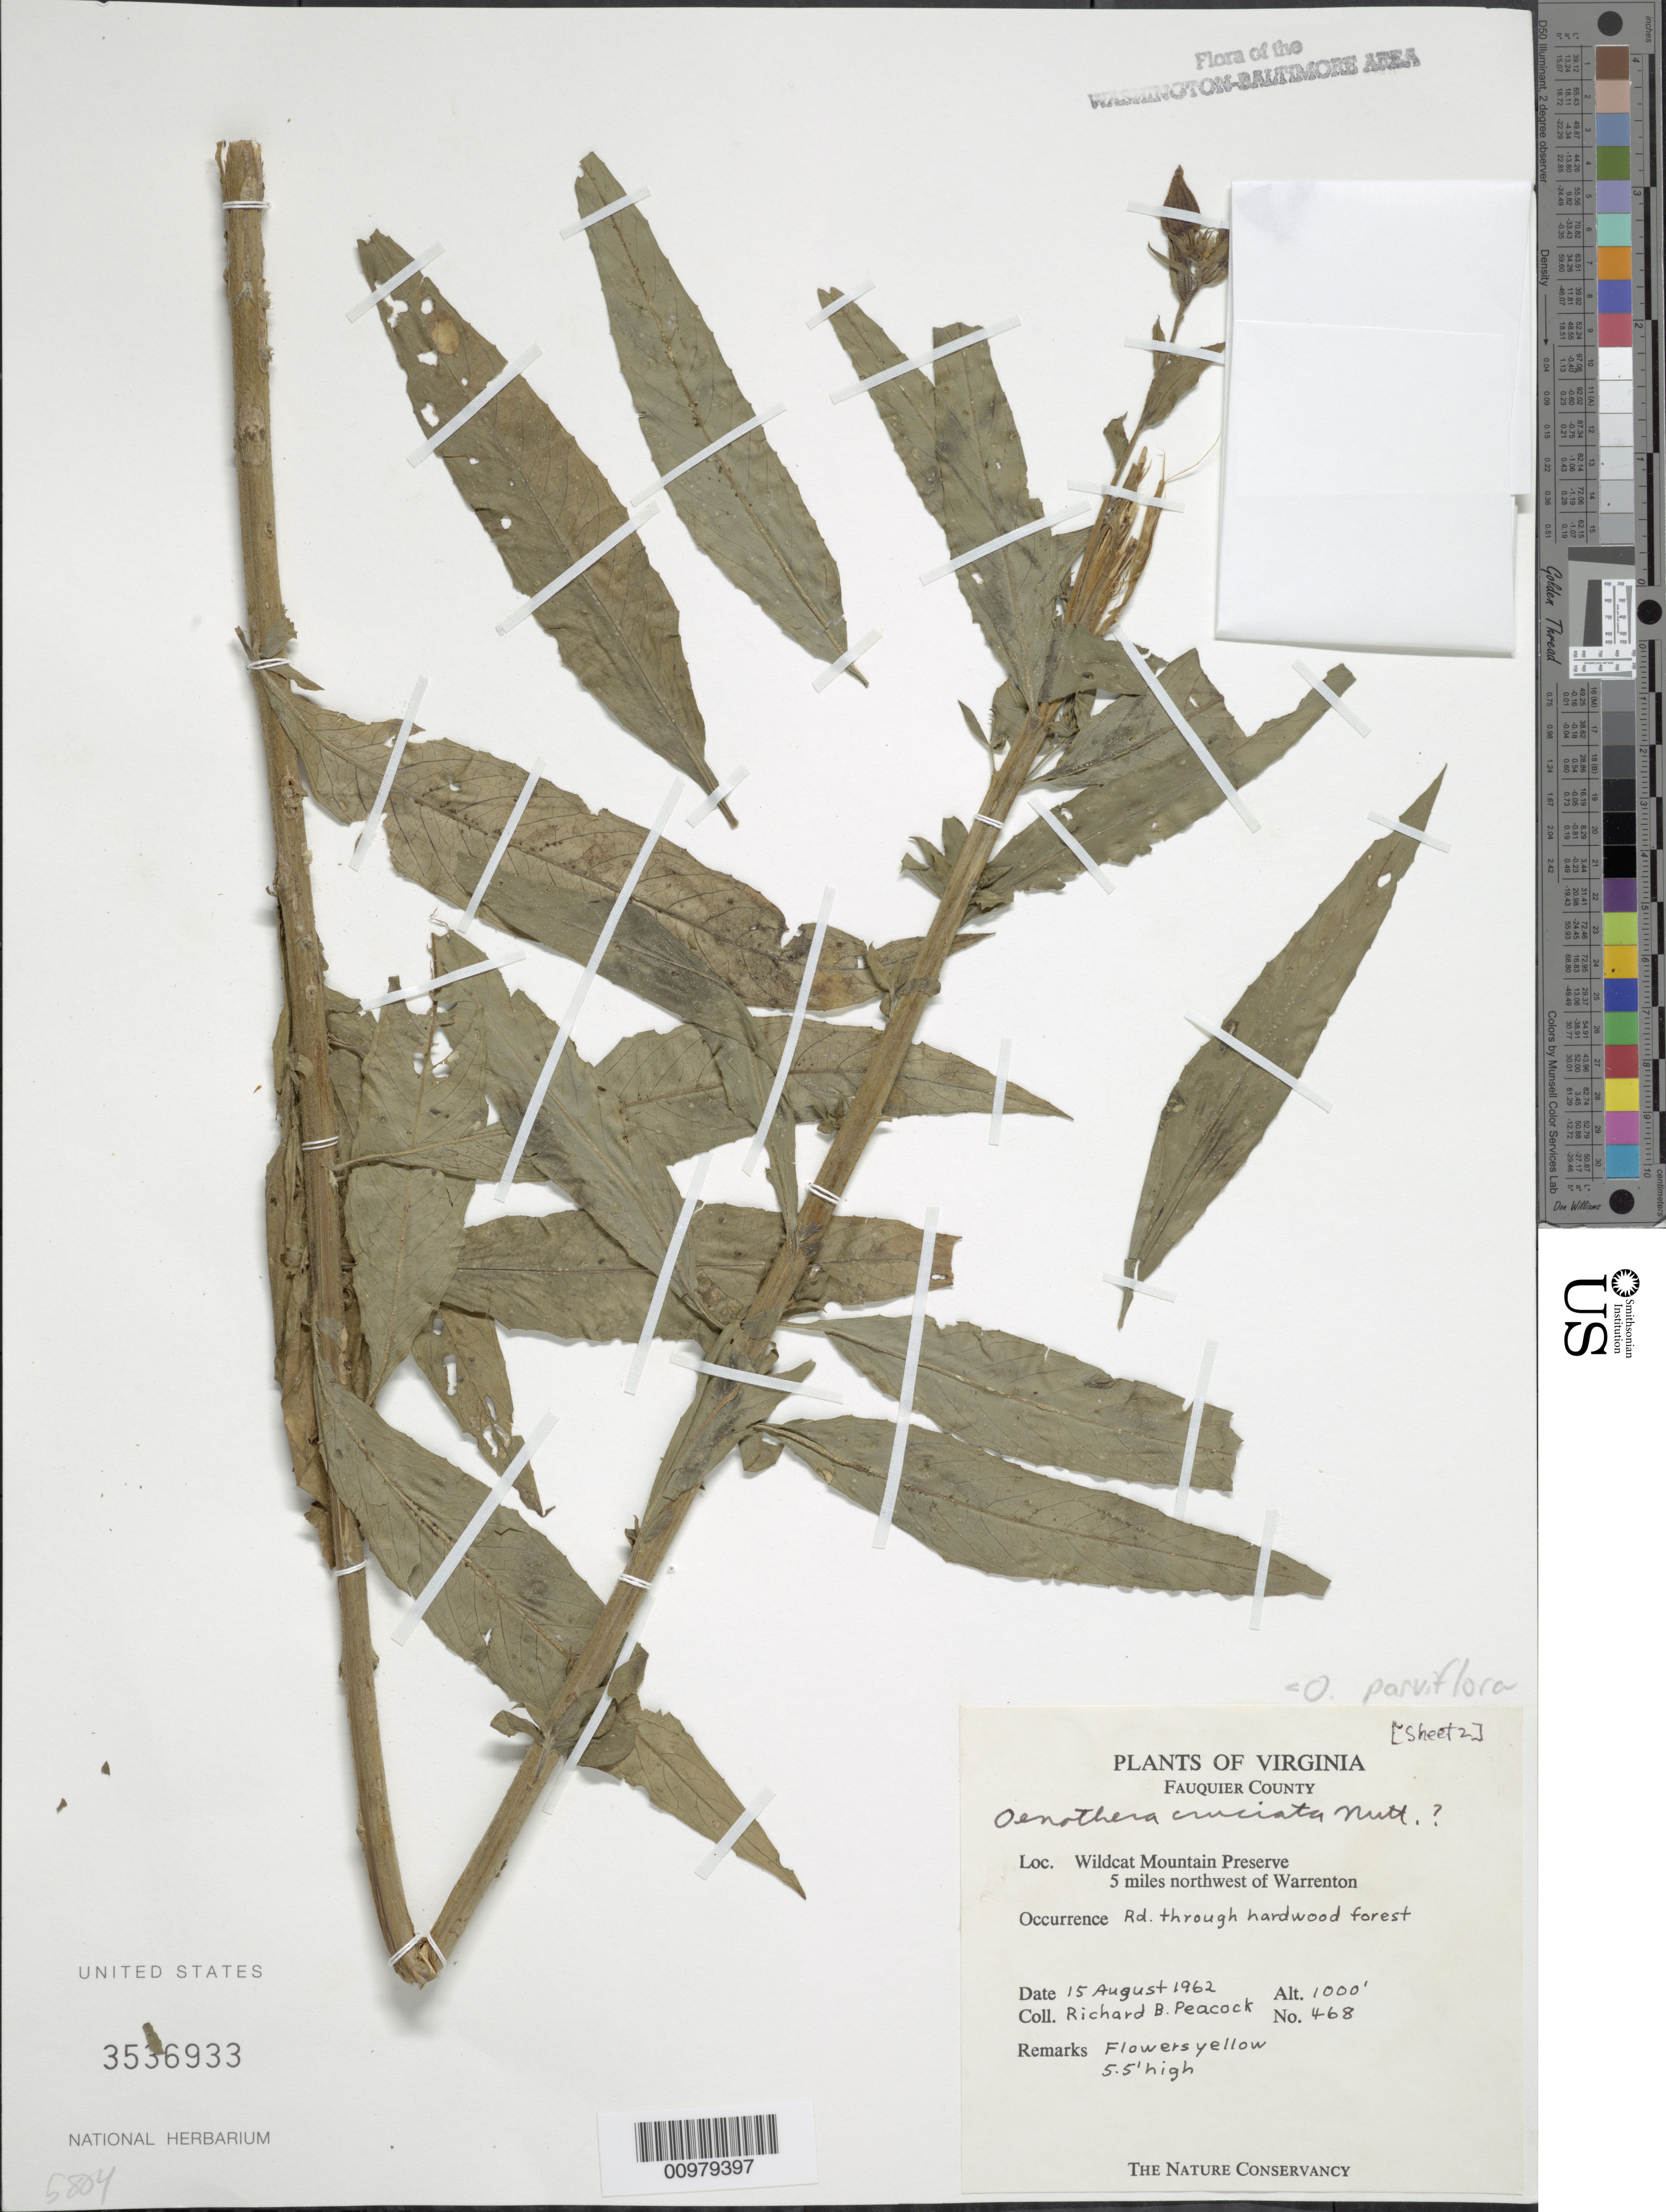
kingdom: Plantae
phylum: Tracheophyta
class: Magnoliopsida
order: Myrtales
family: Onagraceae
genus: Oenothera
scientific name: Oenothera parviflora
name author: L.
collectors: R. Peacock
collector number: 468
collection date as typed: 15 Aug 1962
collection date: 1962-08-15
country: United States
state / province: Virginia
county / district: Fauquier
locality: Wildcat Mountain Preserve, 5 miles northwest of Warrenton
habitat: rd. through hardwood forest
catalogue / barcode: US 3536933